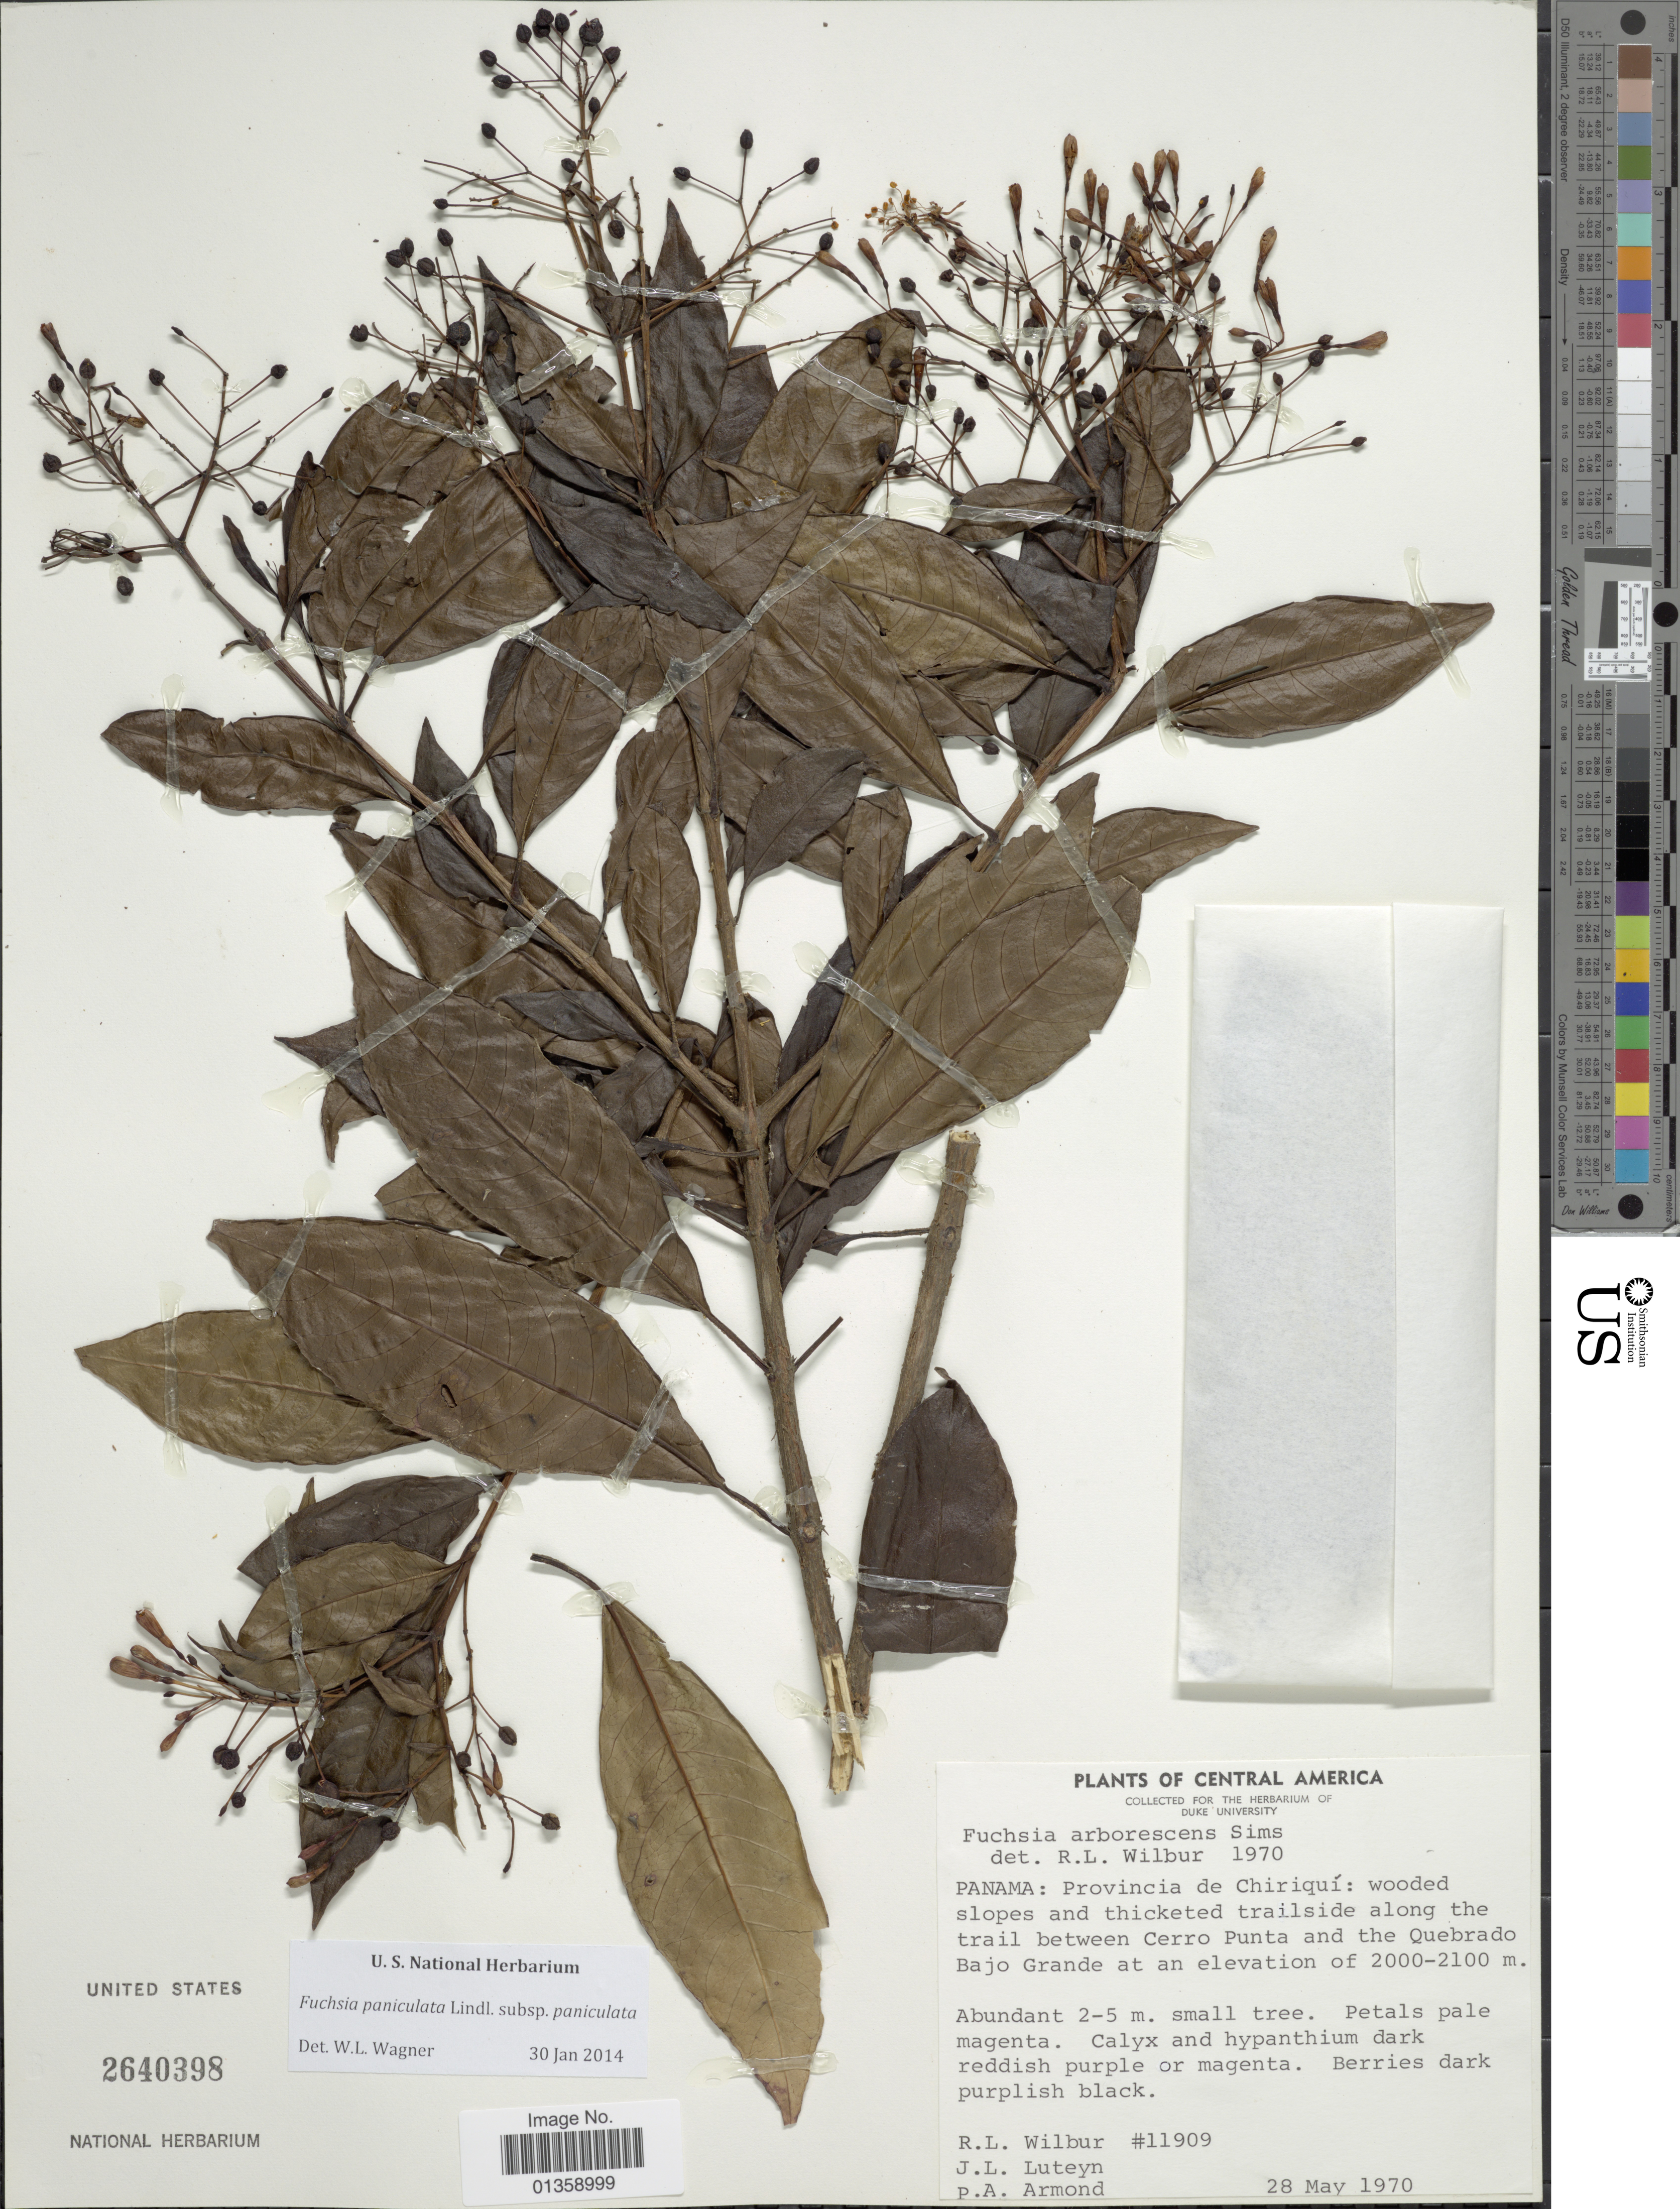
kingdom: Plantae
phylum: Tracheophyta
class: Magnoliopsida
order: Myrtales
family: Onagraceae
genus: Fuchsia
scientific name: Fuchsia paniculata subsp. paniculata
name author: Lindl.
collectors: R. L. Wilbur, J. L. Luteyn & P. Armond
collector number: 11909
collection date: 1970-05-28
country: Panama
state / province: Chiriqui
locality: Wooded slopes and thicketed trailside along the trail between Cerro Punta and the Quebrado Bajo Grande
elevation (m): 2000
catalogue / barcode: US 2640398